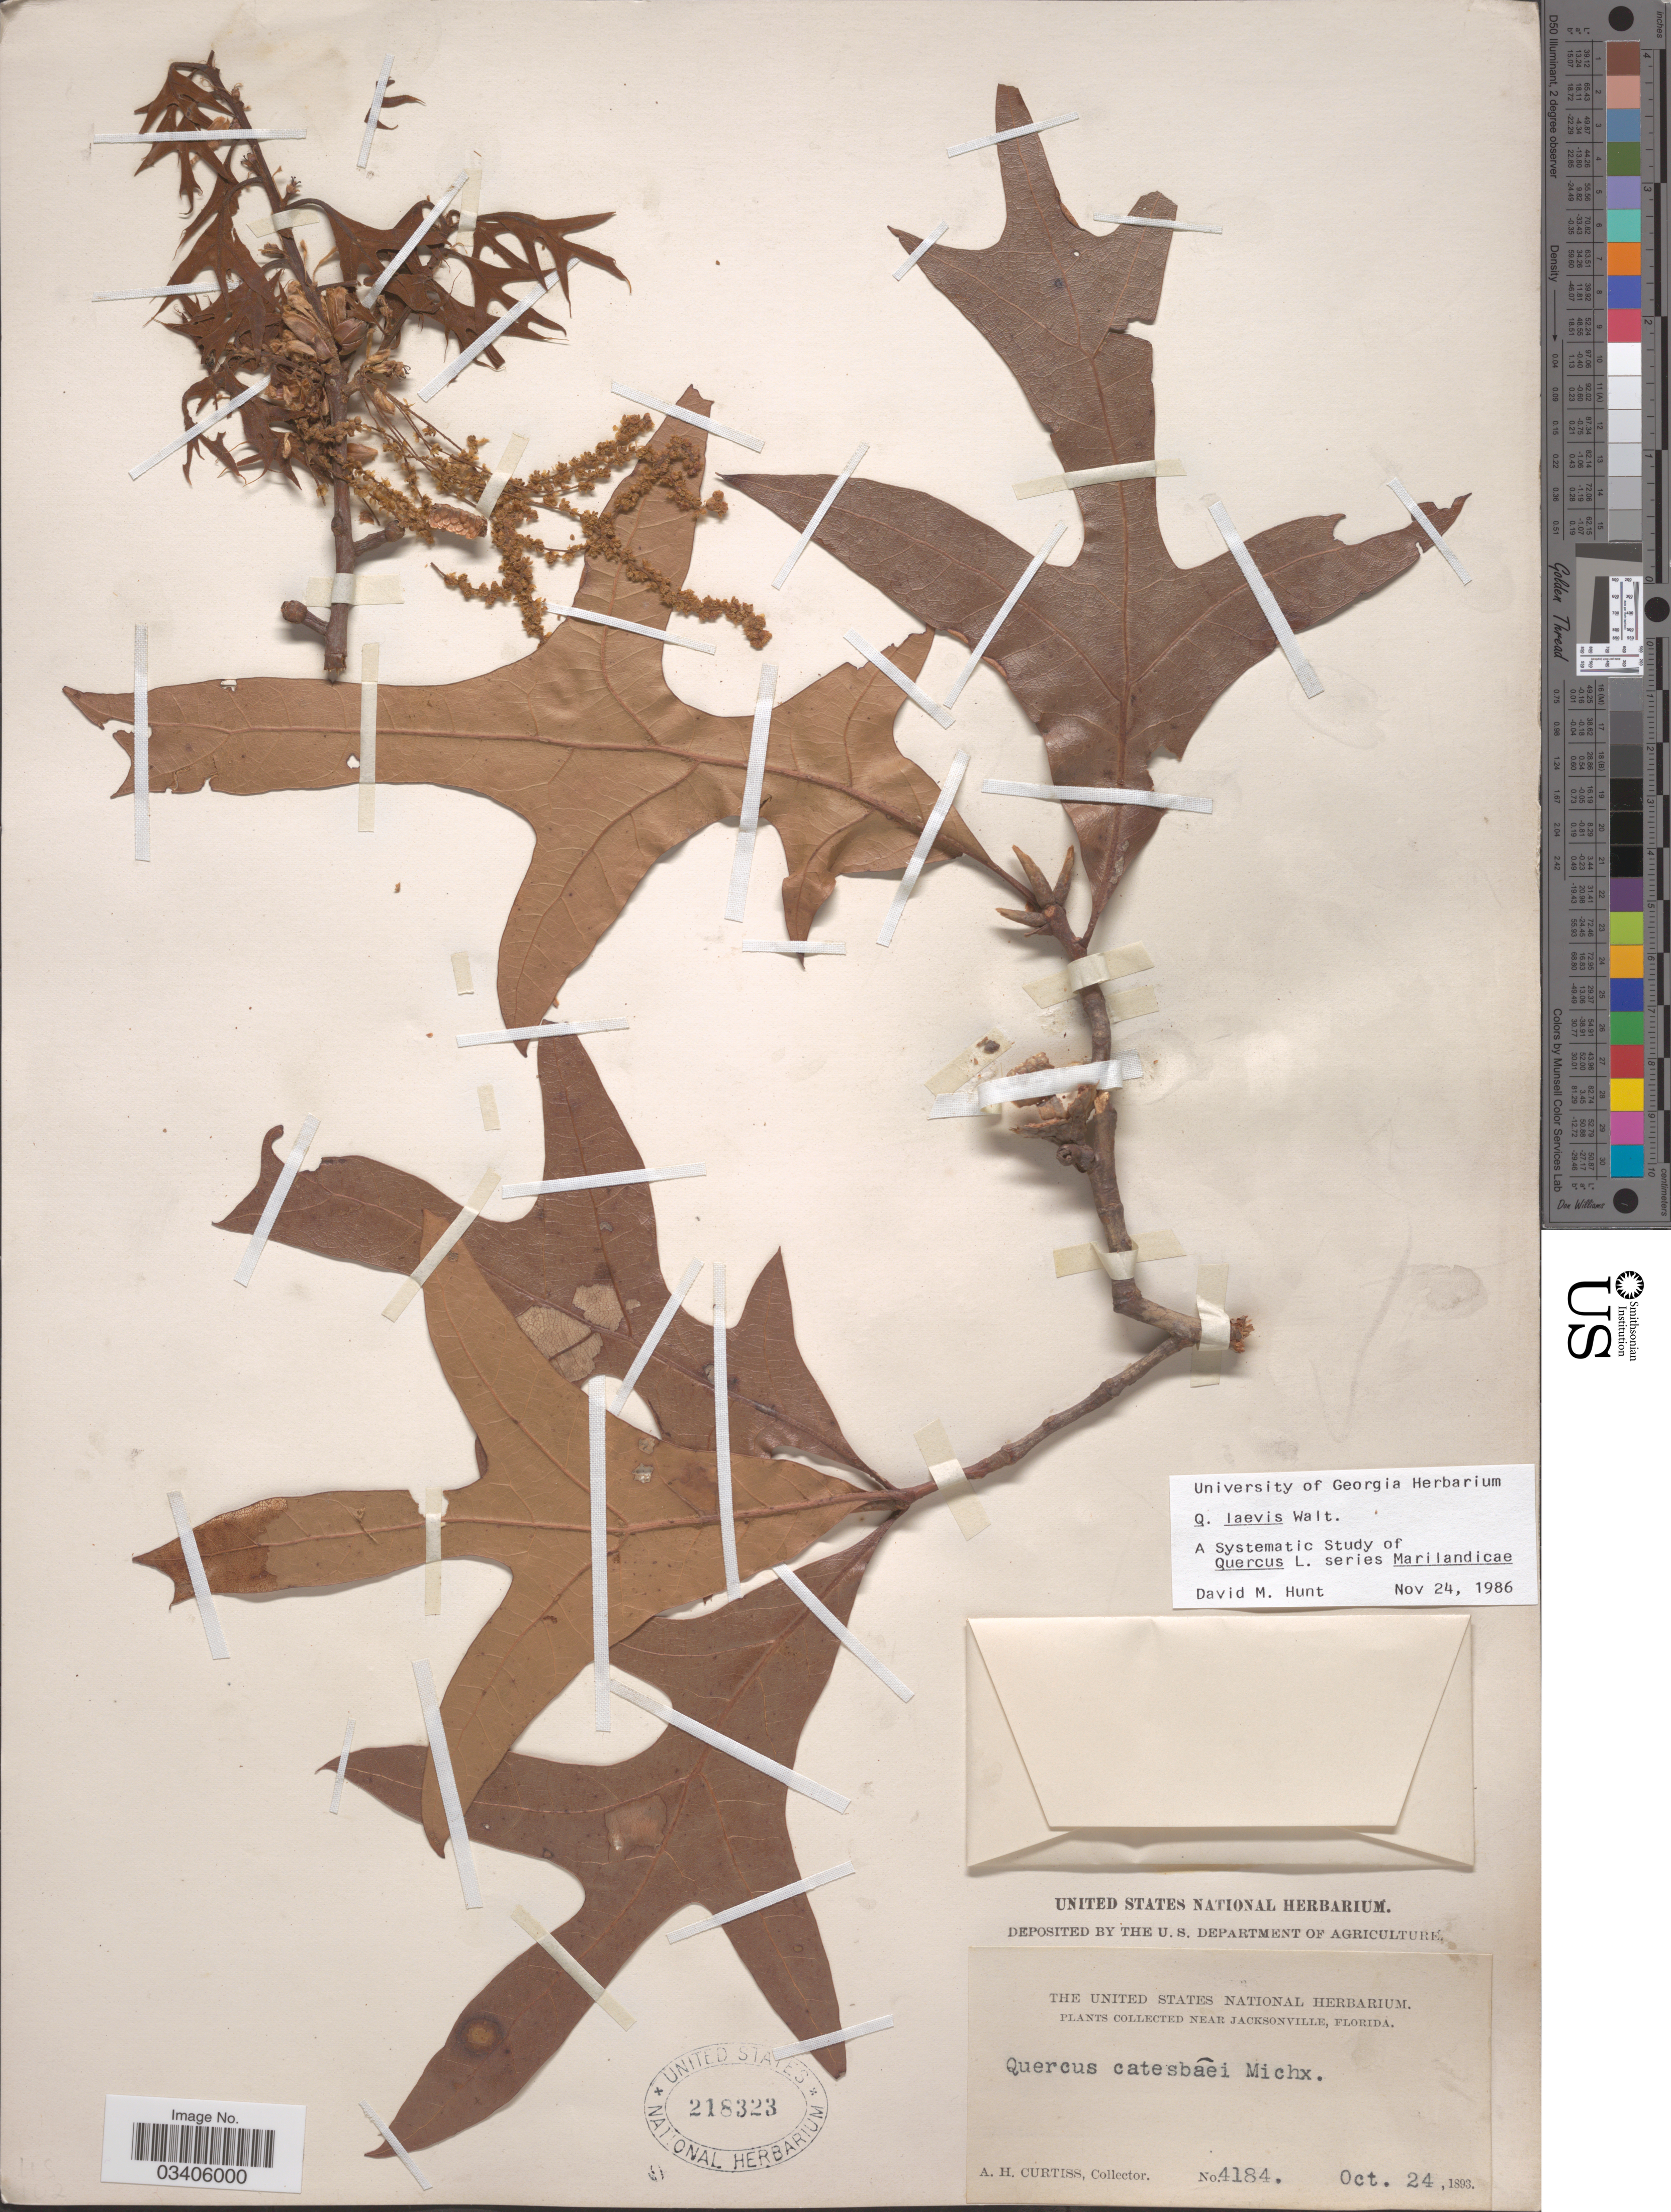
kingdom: Plantae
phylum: Tracheophyta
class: Magnoliopsida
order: Fagales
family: Fagaceae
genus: Quercus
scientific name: Quercus laevis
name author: Walter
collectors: A. H. Curtiss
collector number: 4184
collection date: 1893-10-24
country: United States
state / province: Florida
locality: Near Jacksonville.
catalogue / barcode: US 218323